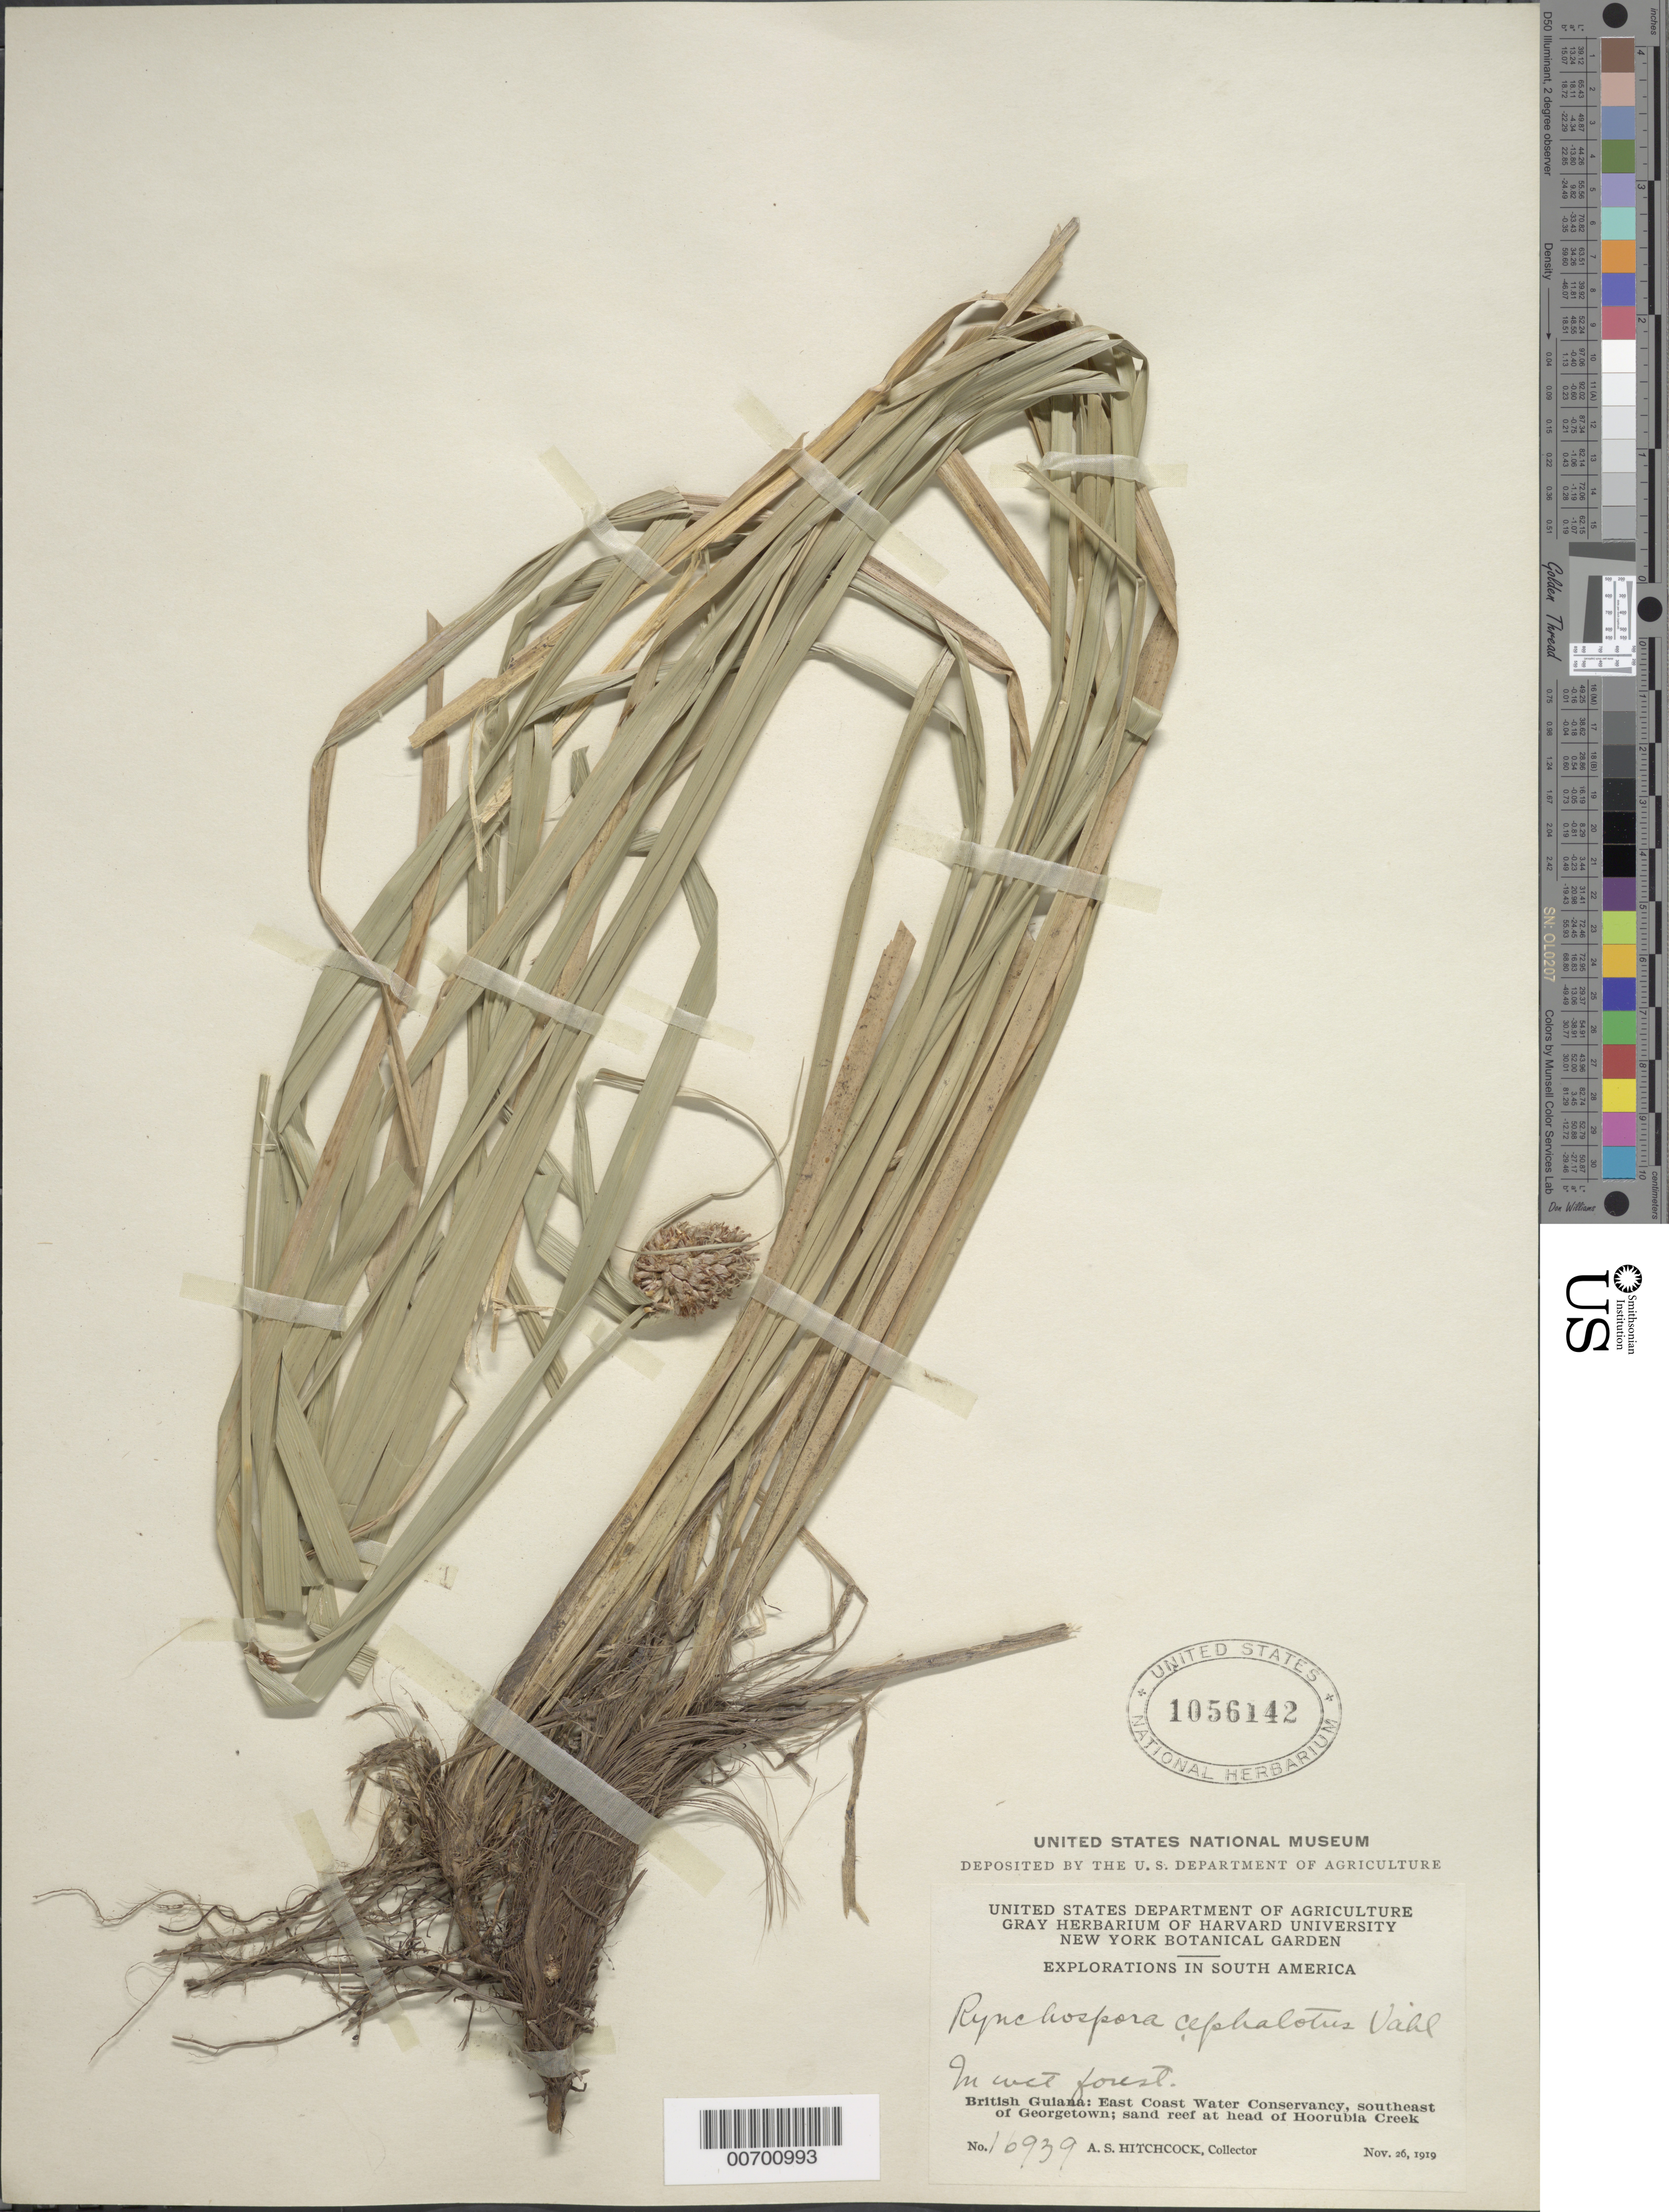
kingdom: Plantae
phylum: Tracheophyta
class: Liliopsida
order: Poales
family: Cyperaceae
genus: Rhynchospora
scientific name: Rhynchospora cephalotes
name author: (L.) Vahl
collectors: A. S. Hitchcock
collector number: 16939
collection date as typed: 26-Nov-19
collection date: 1919-11-26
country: Guyana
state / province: Demerara-Mahaica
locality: Hoorubea Creek, head of, SE of Georgetown, East Coast Water Conservancy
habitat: Wet forest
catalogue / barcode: US 1056142